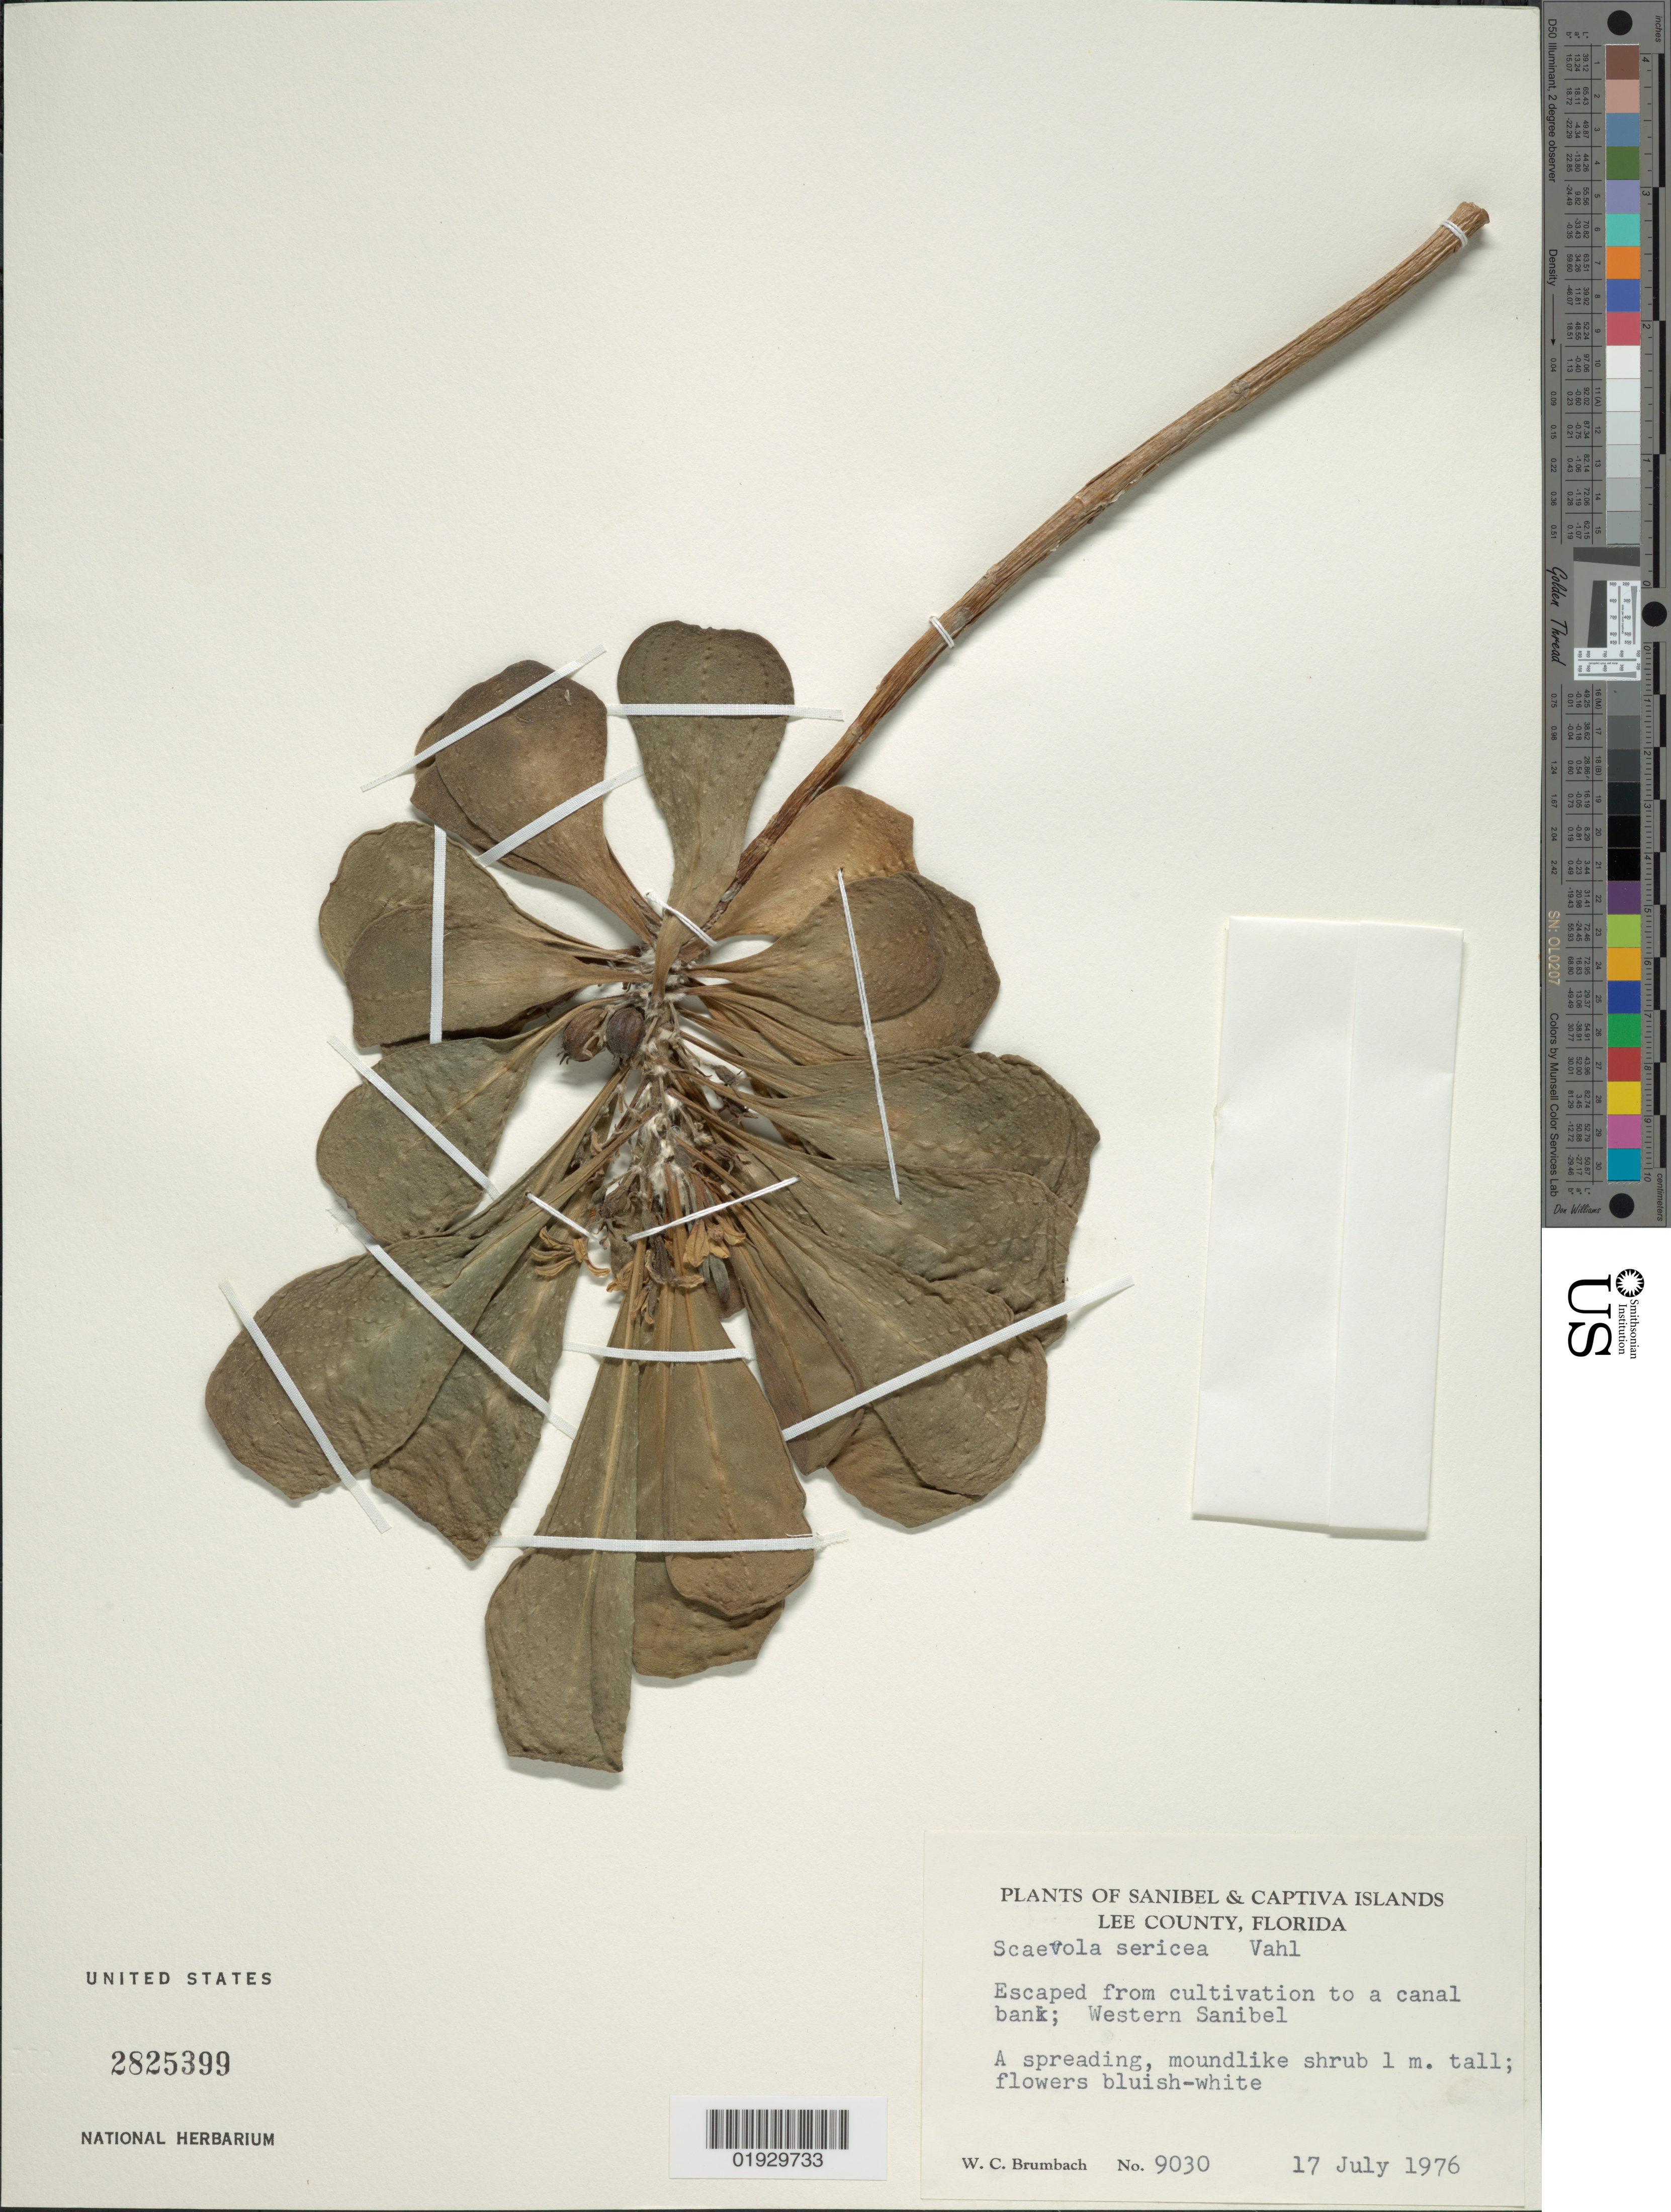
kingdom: Plantae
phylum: Tracheophyta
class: Magnoliopsida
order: Asterales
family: Goodeniaceae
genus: Scaevola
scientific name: Scaevola sericea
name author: Vahl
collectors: W. C. Brumbach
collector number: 9030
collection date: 1976-07-17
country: United States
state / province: Florida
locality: Sanibel & Captiva Islands. Lee County. Escaped from cultivation to a canal bank; Western Sanibel.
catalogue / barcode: US 2825399